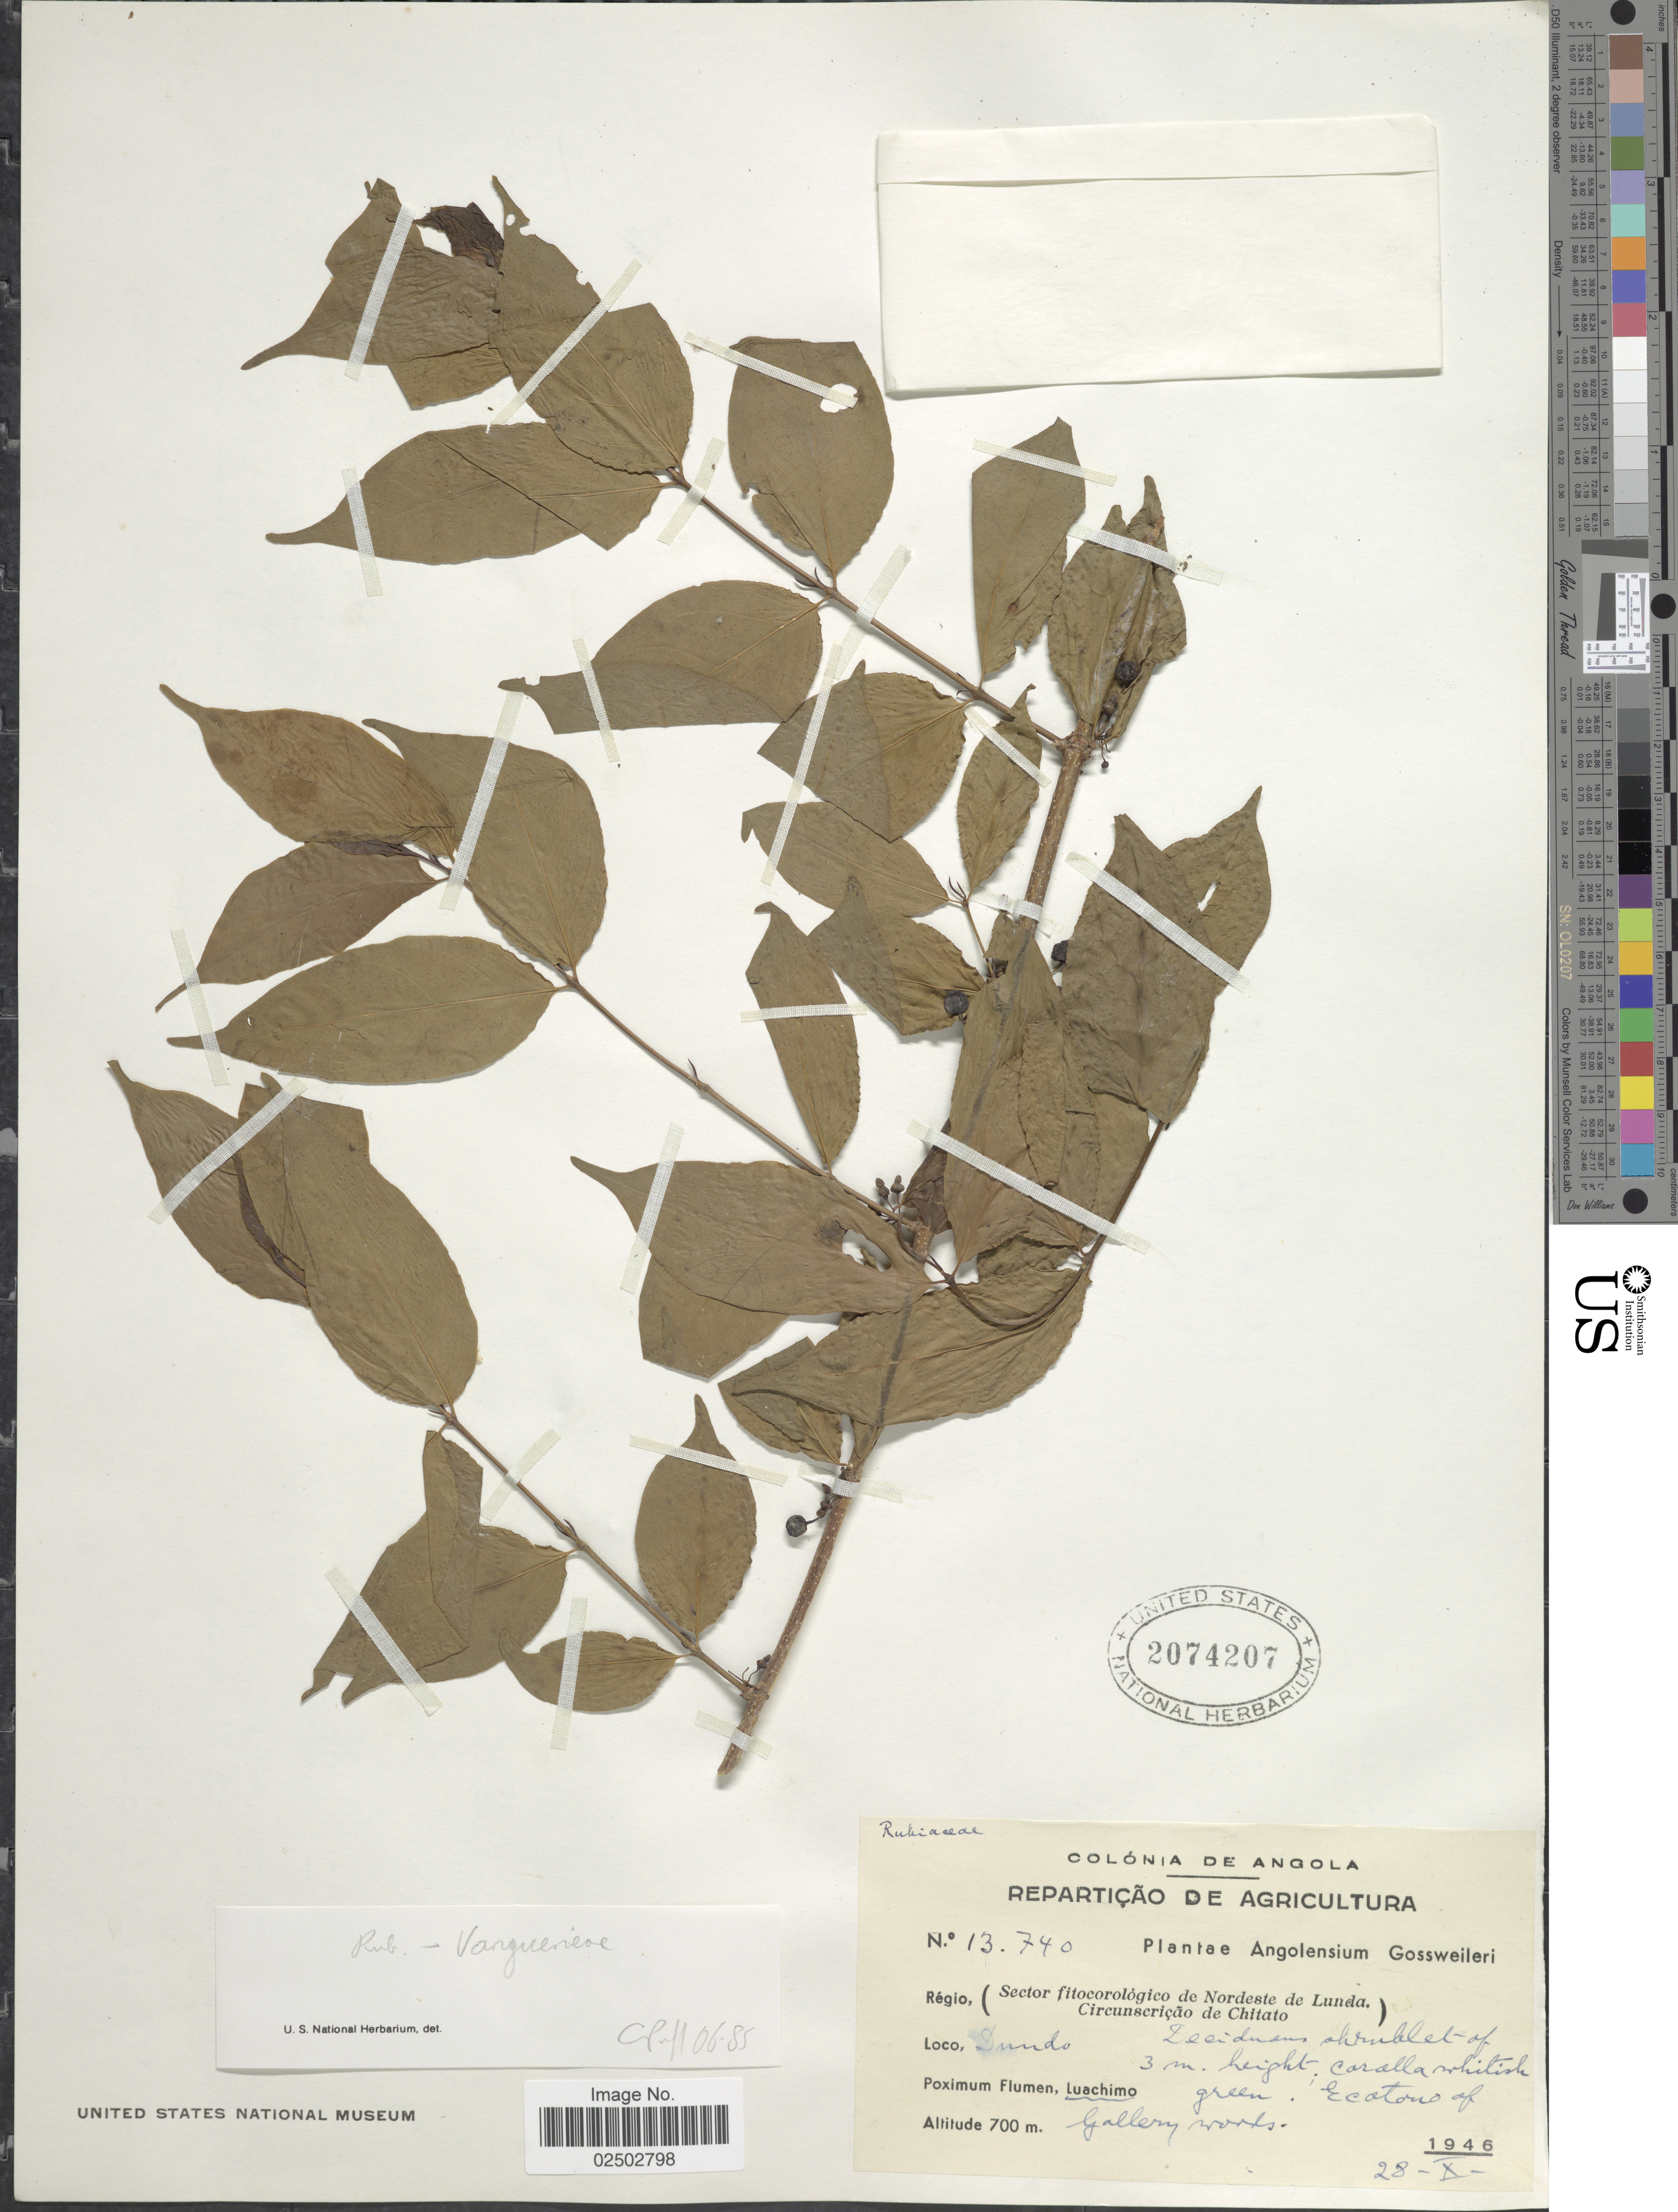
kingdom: Plantae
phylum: Tracheophyta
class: Magnoliopsida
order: Gentianales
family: Rubiaceae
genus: Vangueria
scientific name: Vangueria sp.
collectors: -. Gossweiler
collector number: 13740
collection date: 1946-10-28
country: Angola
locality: Regio, (Sector fitocorologico de Nordeste de Lunda, Circunscricao de Chitato)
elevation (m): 700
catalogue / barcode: US 2074207